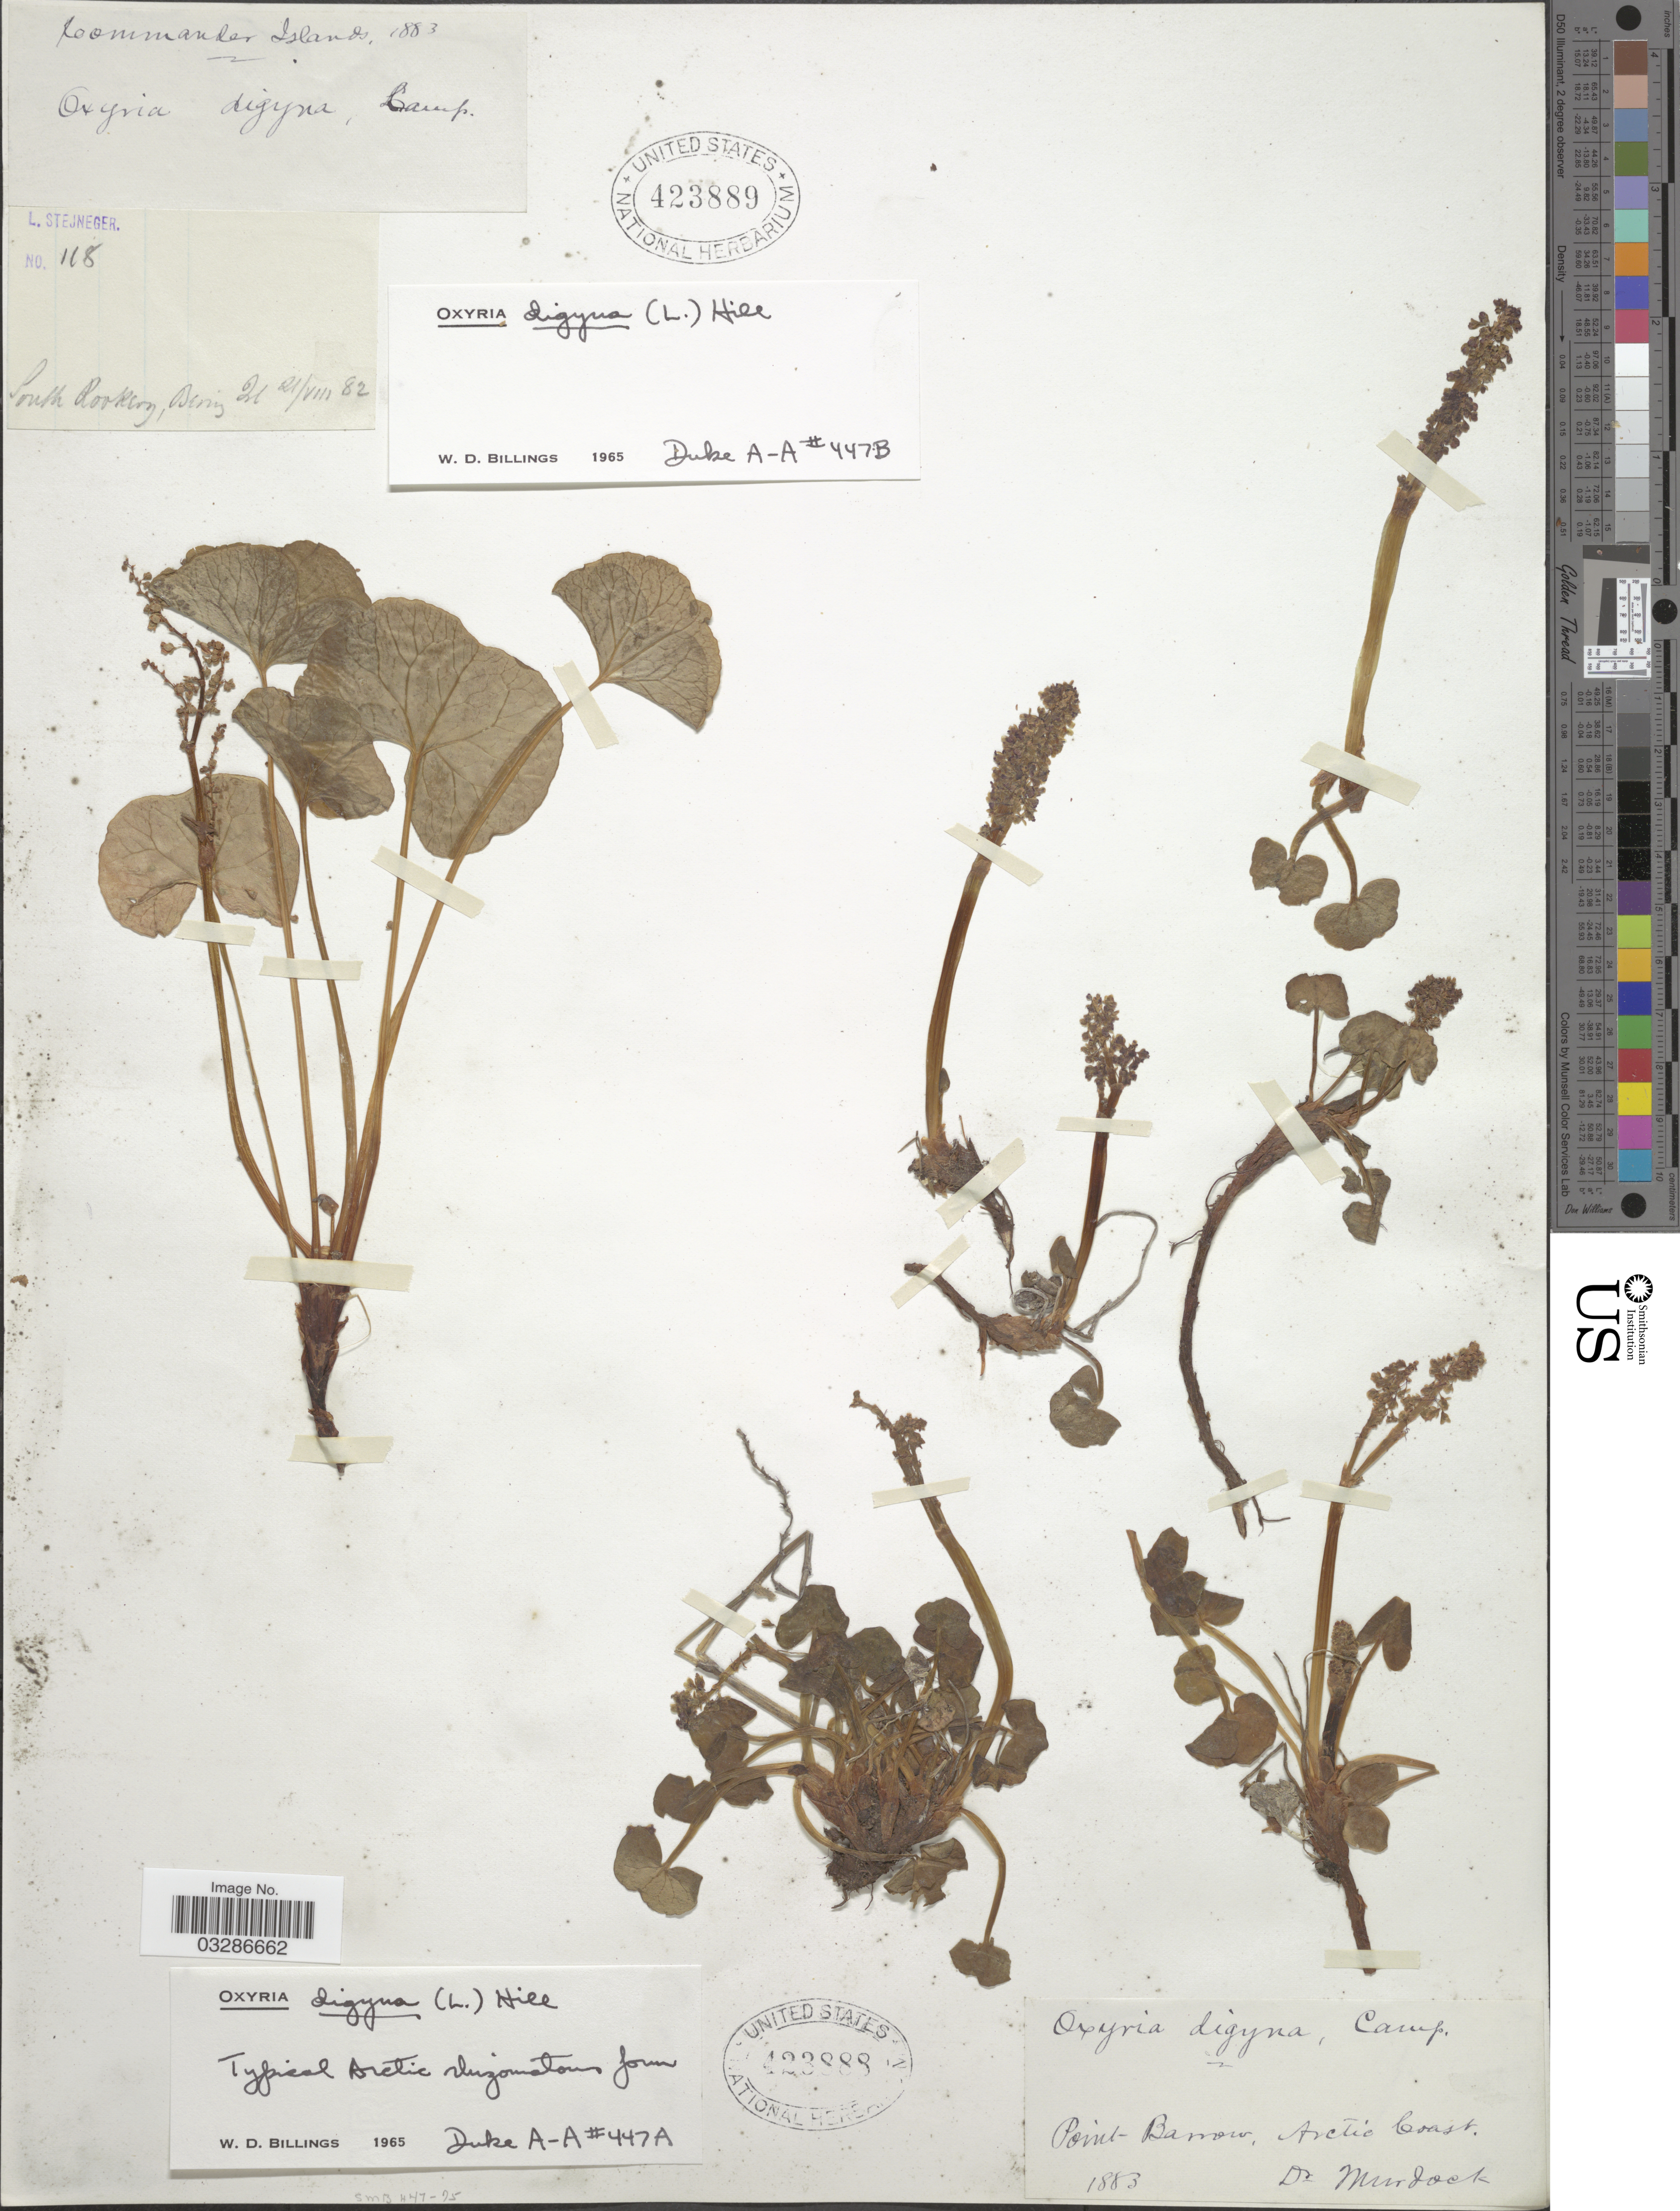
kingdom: Plantae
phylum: Tracheophyta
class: Magnoliopsida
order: Caryophyllales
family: Polygonaceae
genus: Oxyria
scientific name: Oxyria digyna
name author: (L.) Hill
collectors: -. Murdock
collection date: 1883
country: United States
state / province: Alaska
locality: Point-Barrow, Arctic Coast.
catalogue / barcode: US 423888